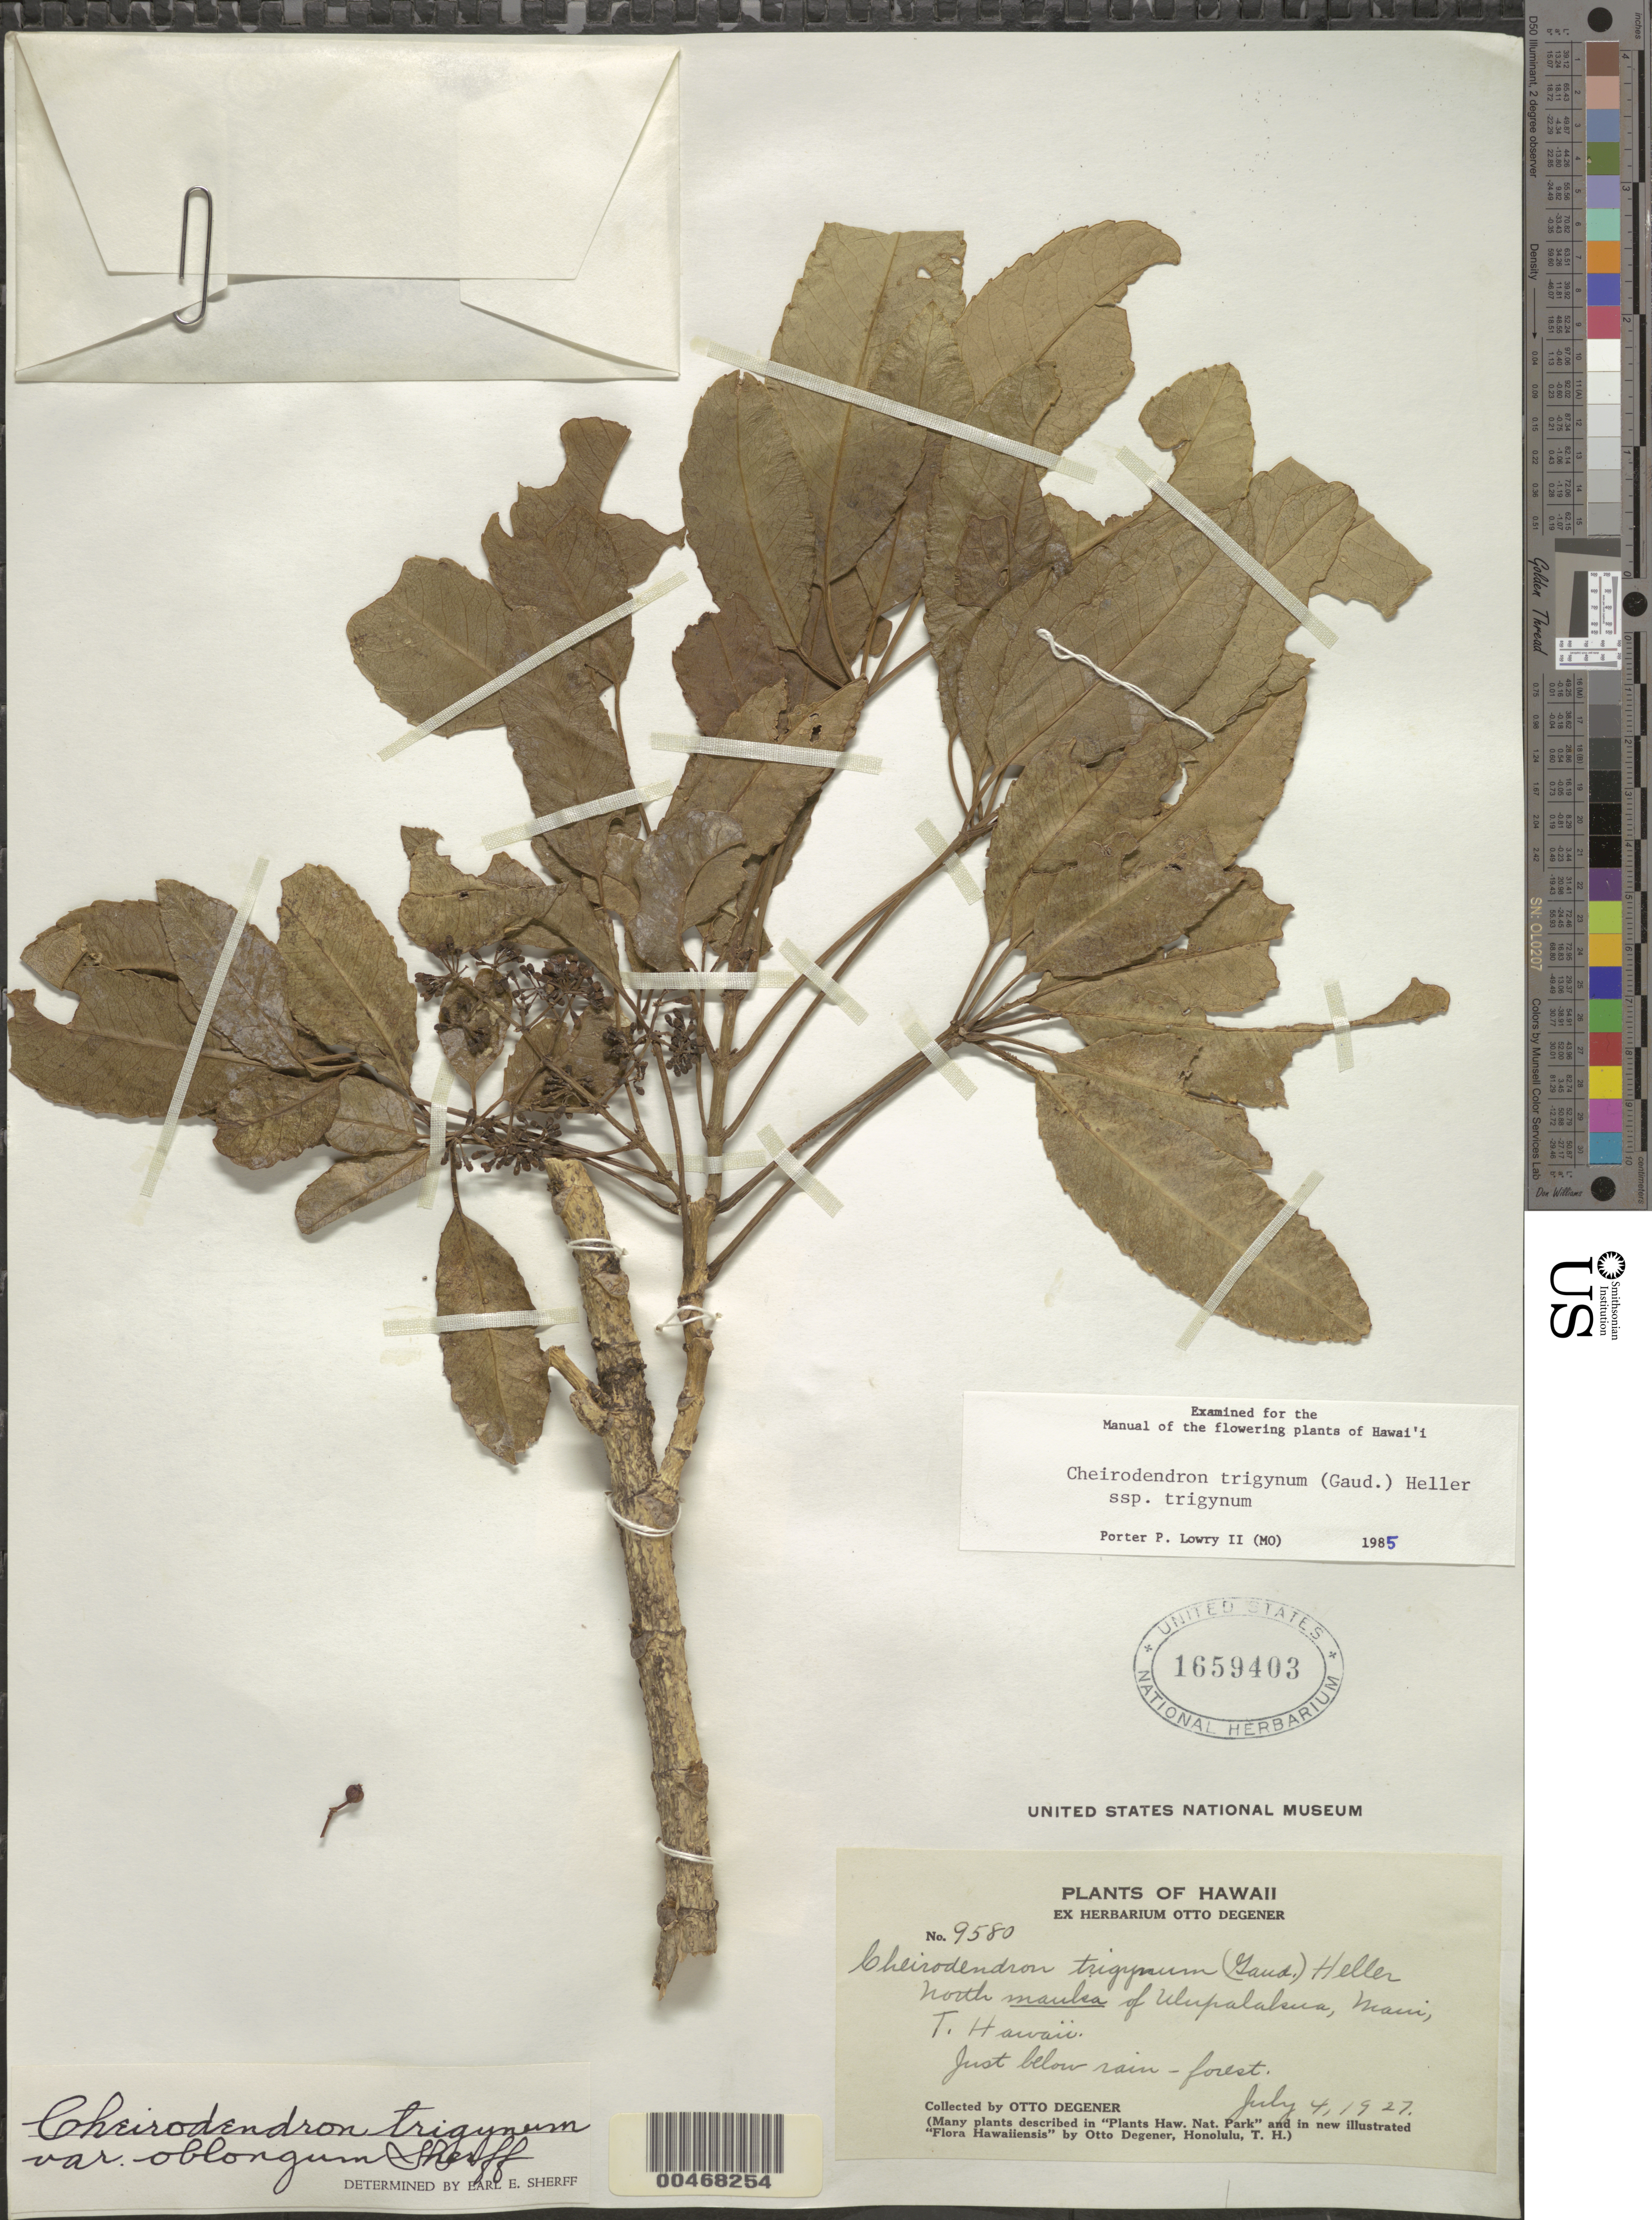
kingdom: Plantae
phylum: Tracheophyta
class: Magnoliopsida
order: Apiales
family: Araliaceae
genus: Cheirodendron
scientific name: Cheirodendron trigynum subsp. trigynum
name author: (Gaudich.) A. Heller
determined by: Lowry, P. P., (MO), Missouri Botanical Garden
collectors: O. Degener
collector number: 9580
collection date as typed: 4 Jul 1927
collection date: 1927-07-04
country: United States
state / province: Hawaii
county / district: Maui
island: Maui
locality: N mauka of Ulupalakua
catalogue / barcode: US 1659403